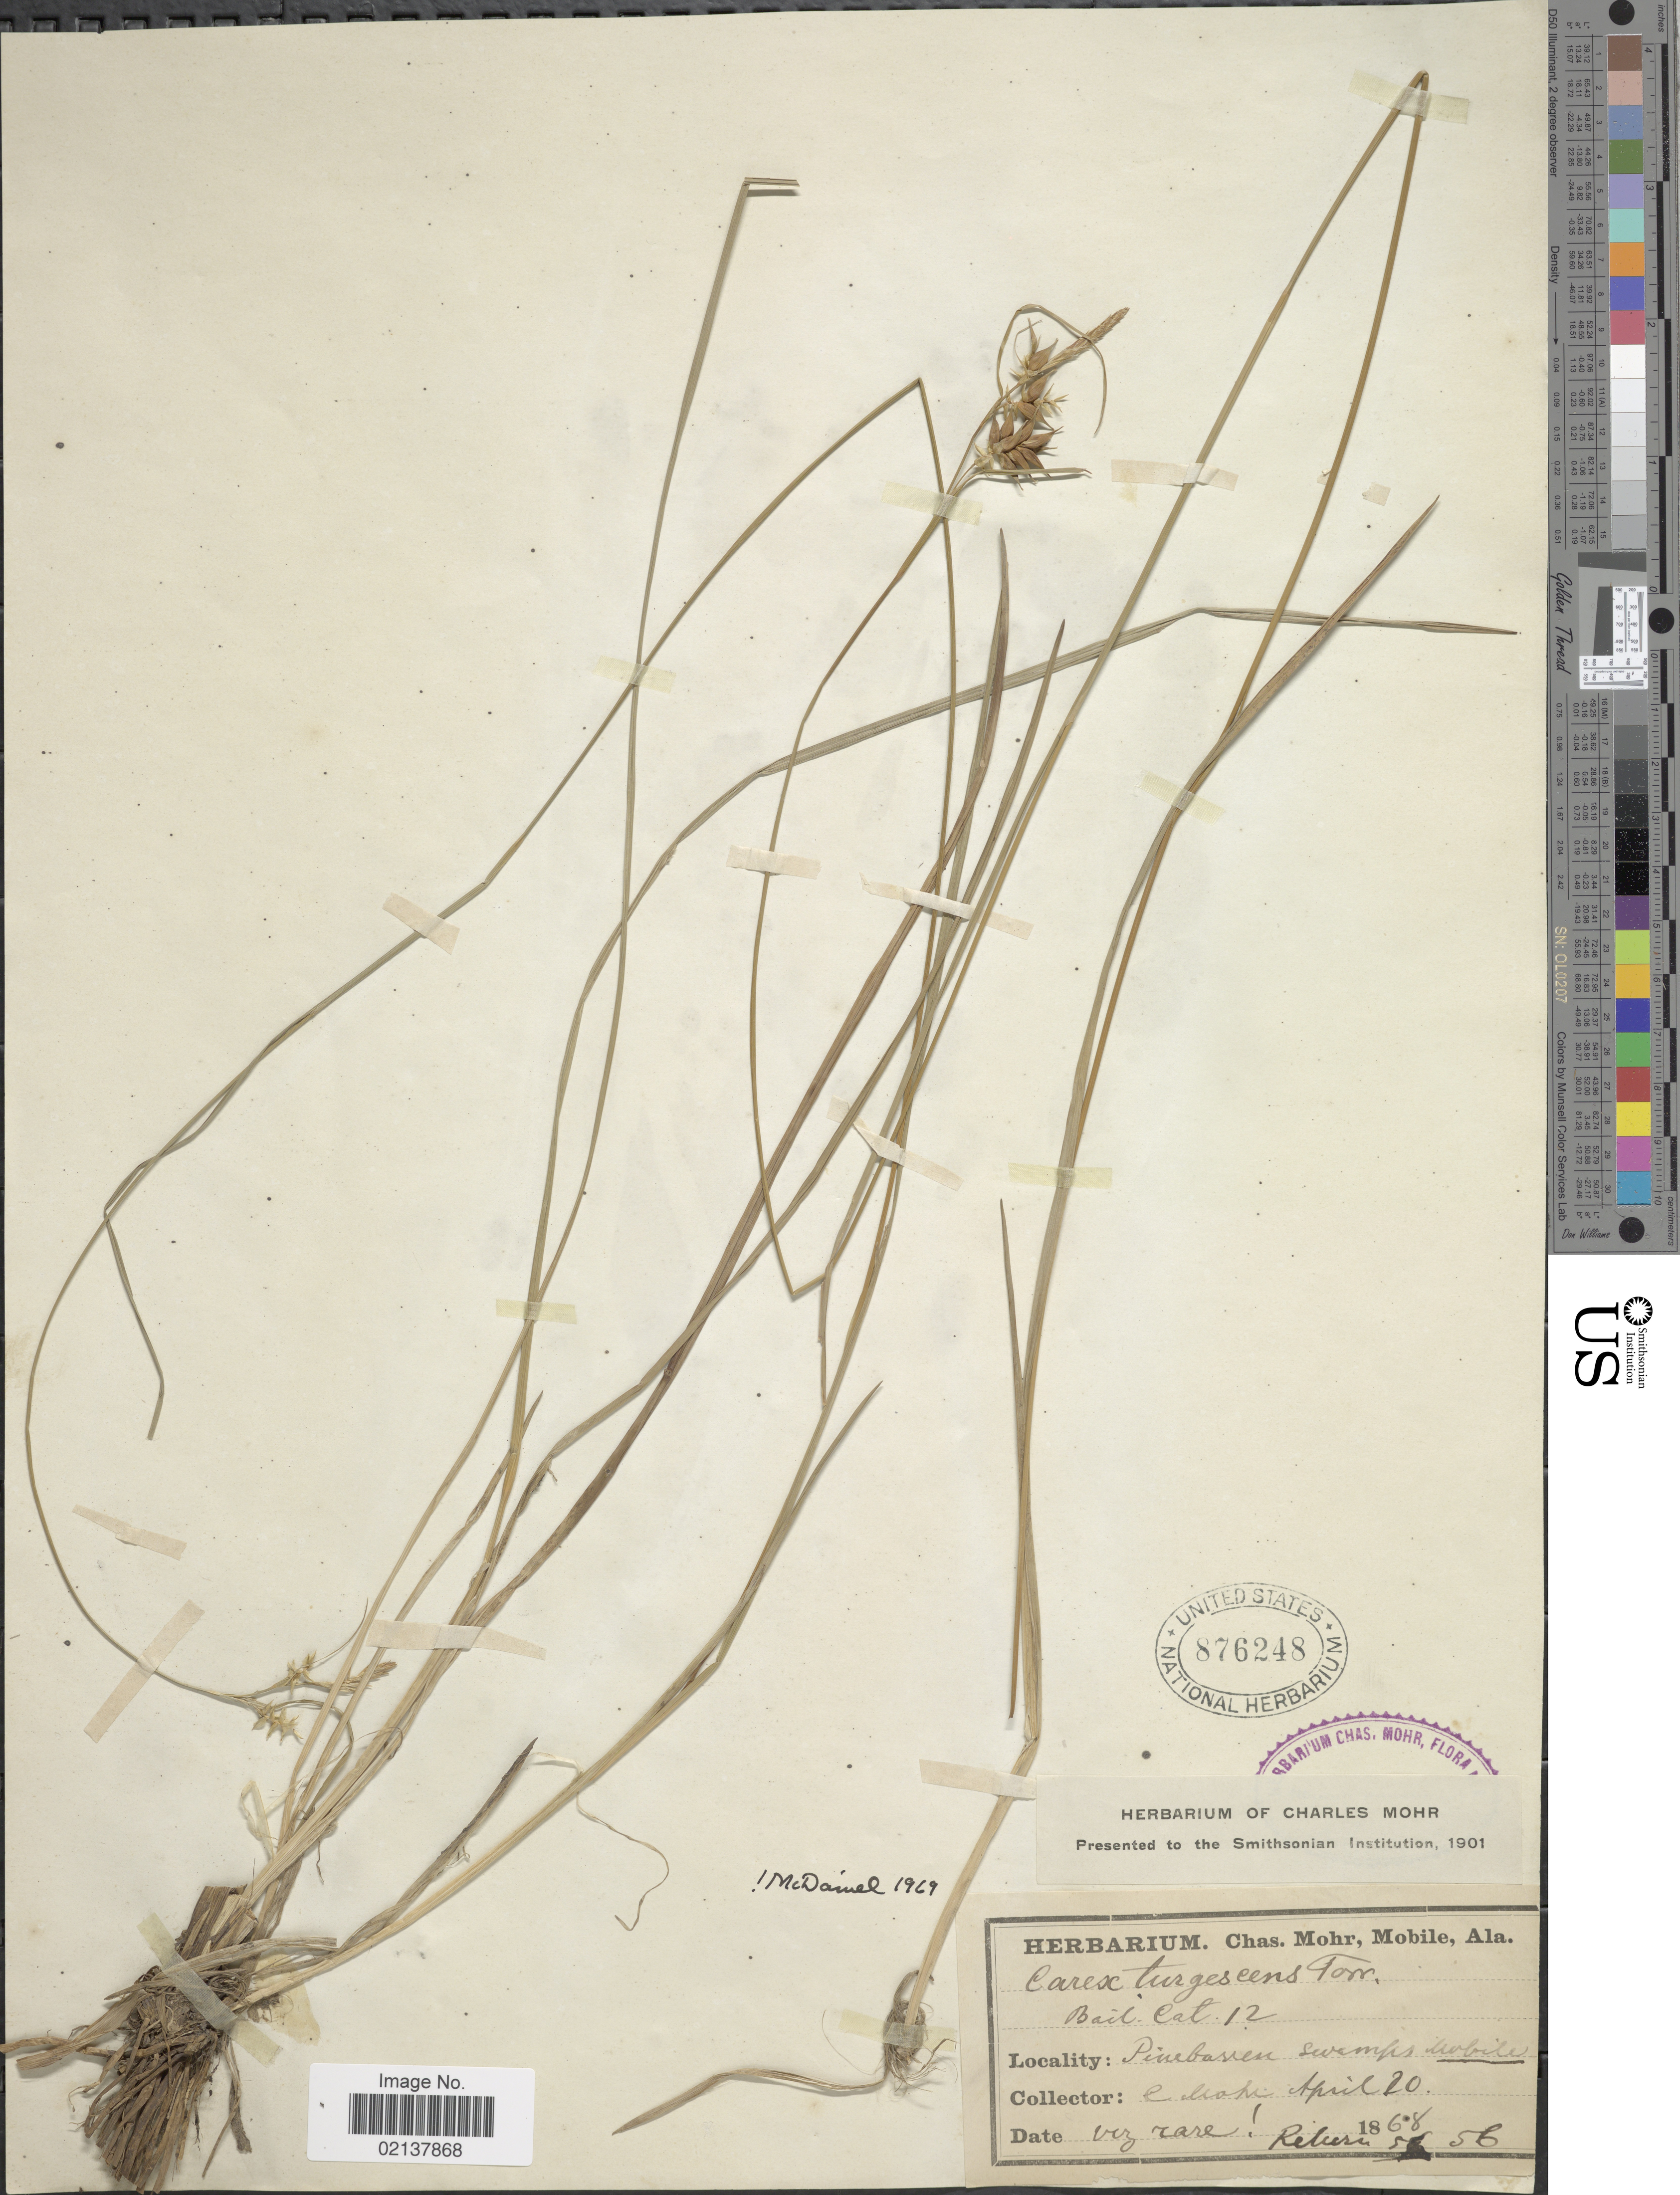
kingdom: Plantae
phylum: Tracheophyta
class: Liliopsida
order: Poales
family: Cyperaceae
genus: Carex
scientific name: Carex turgescens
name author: Torr.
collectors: C. T. Mohr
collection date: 1868-04-20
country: United States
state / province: Alabama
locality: Pinebarren swamps Mobile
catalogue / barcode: US 876248